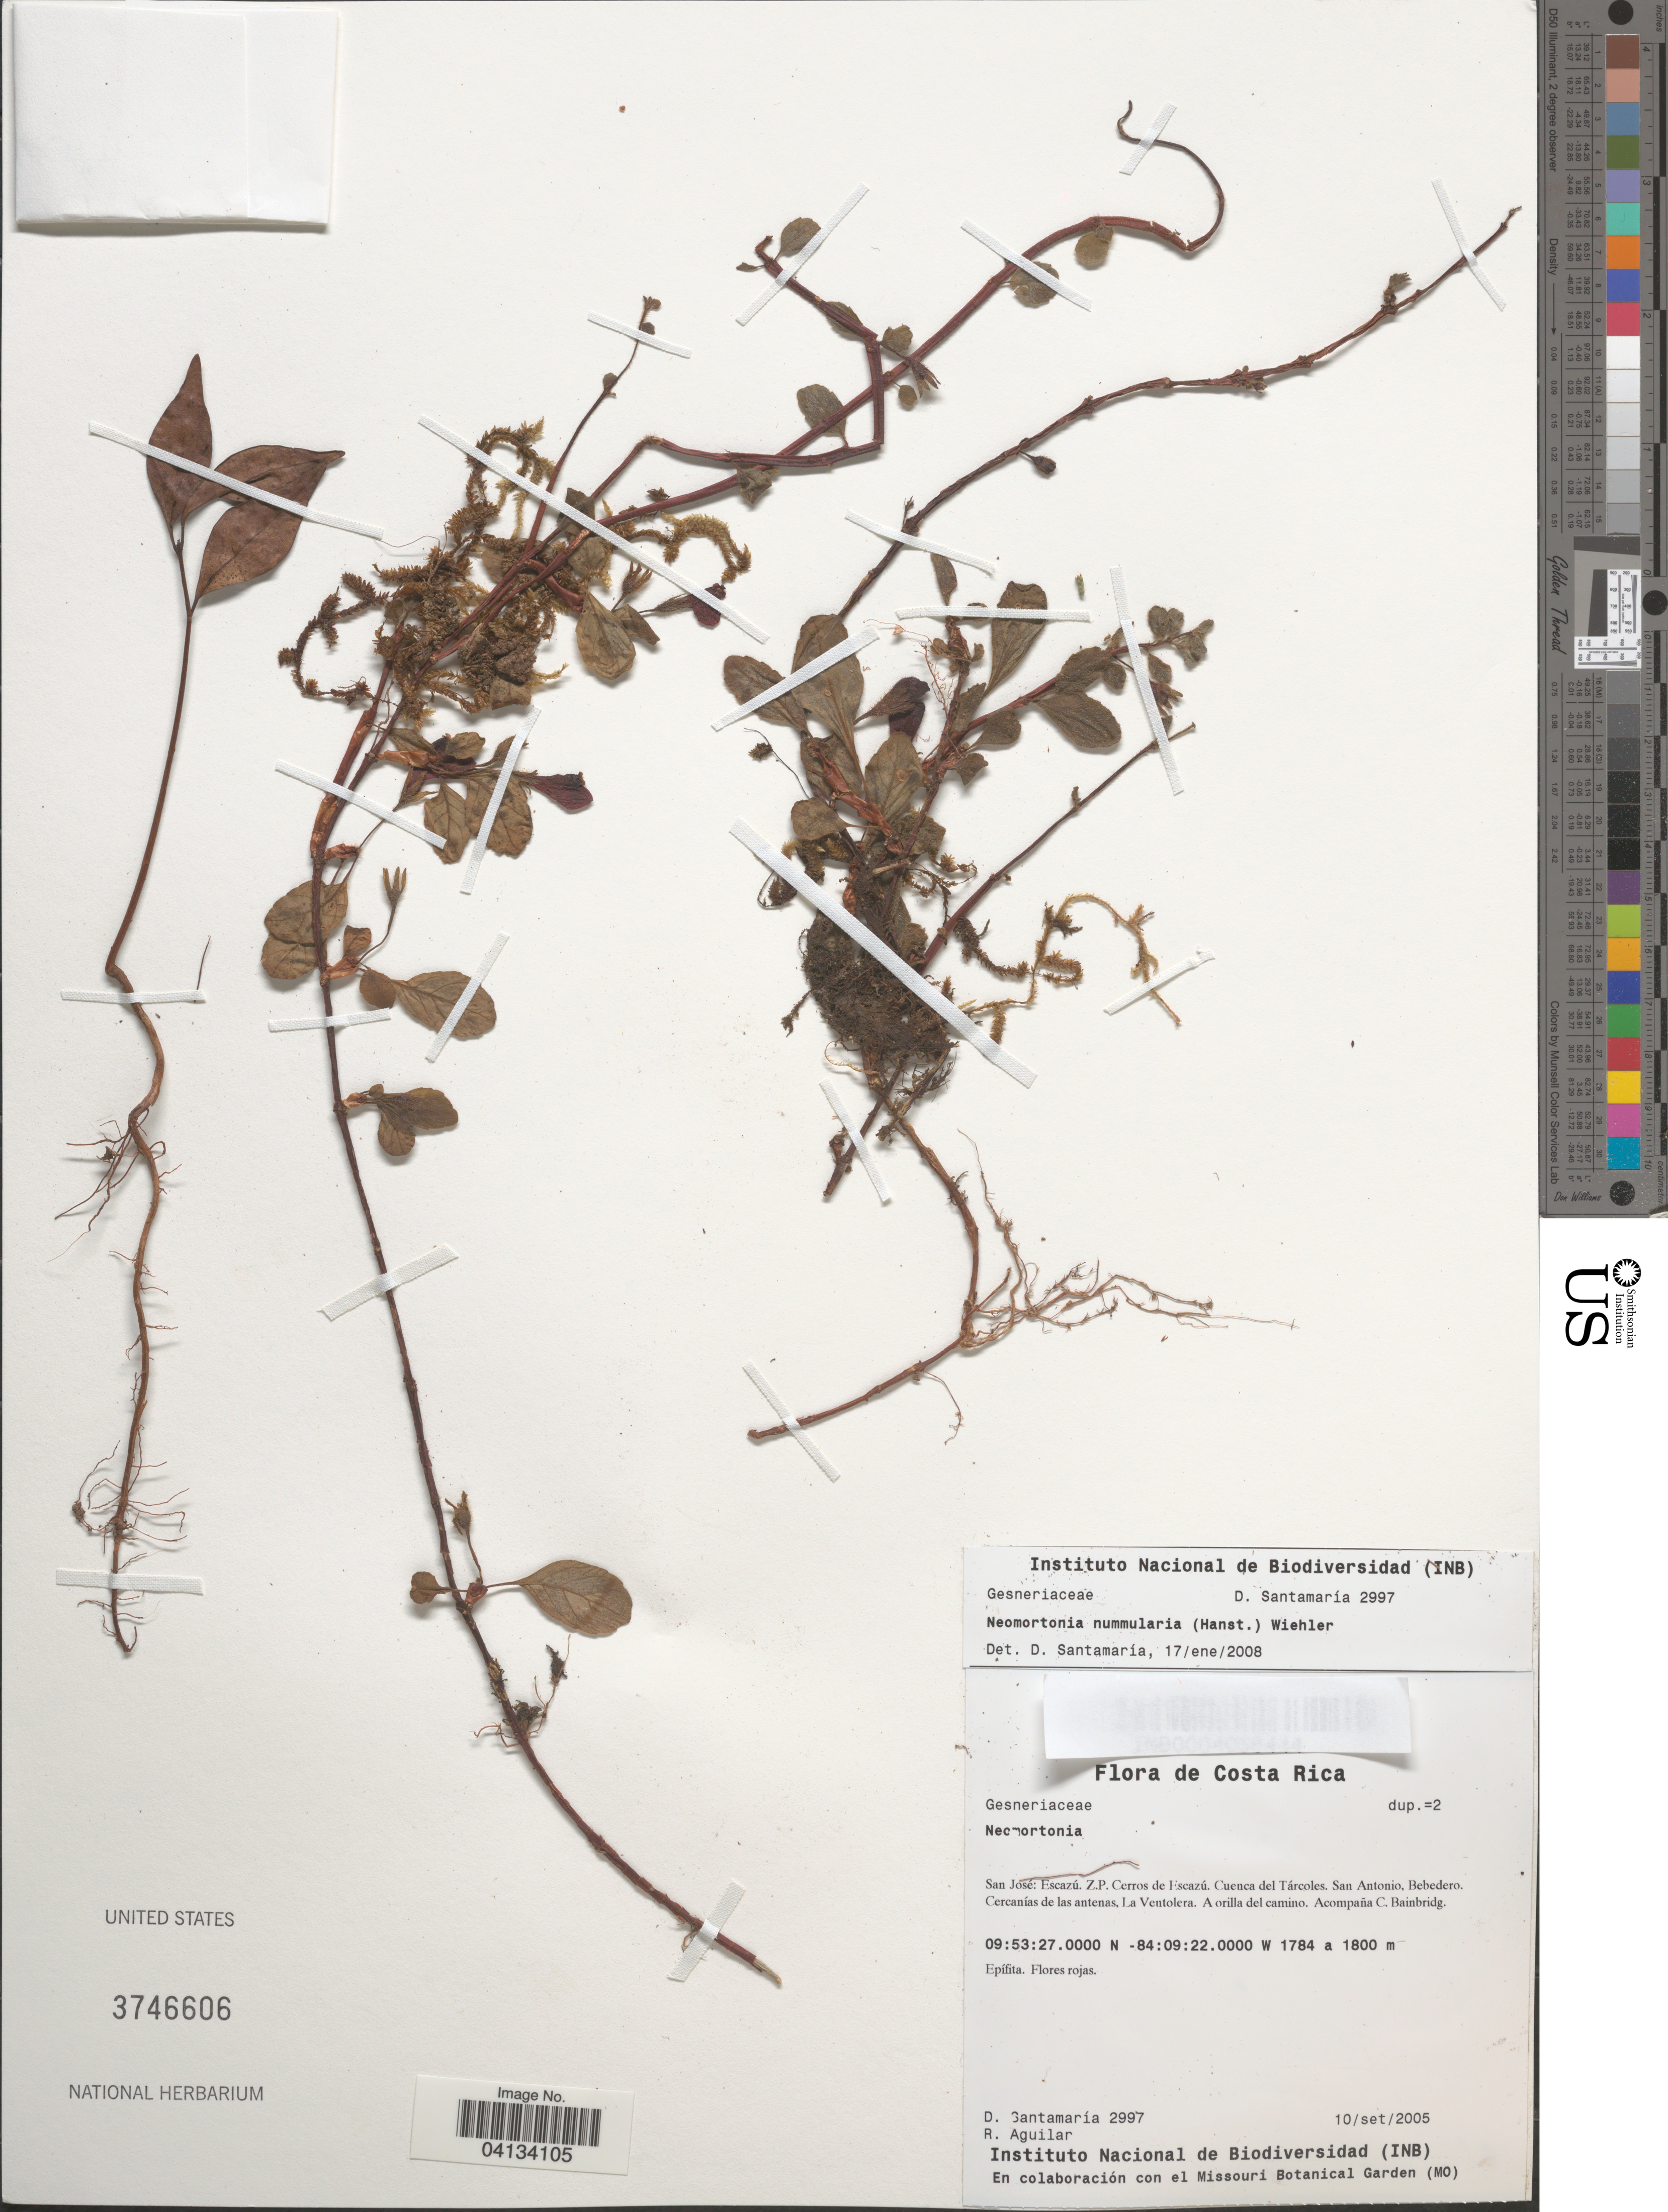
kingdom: Plantae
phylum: Tracheophyta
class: Magnoliopsida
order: Lamiales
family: Gesneriaceae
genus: Neomortonia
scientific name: Neomortonia nummularia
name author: (Hanst.) Wiehler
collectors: D. Santamaria & R. Aguilar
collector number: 2997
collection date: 2005-09-10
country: Costa Rica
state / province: San José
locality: Escazú. Z.P. Cerros de Escazú. Cuenca del Tárcoles. San Antonio, Bebedero. Cercanías de las antenas, La Ventolera.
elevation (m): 1784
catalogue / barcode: US 3746606